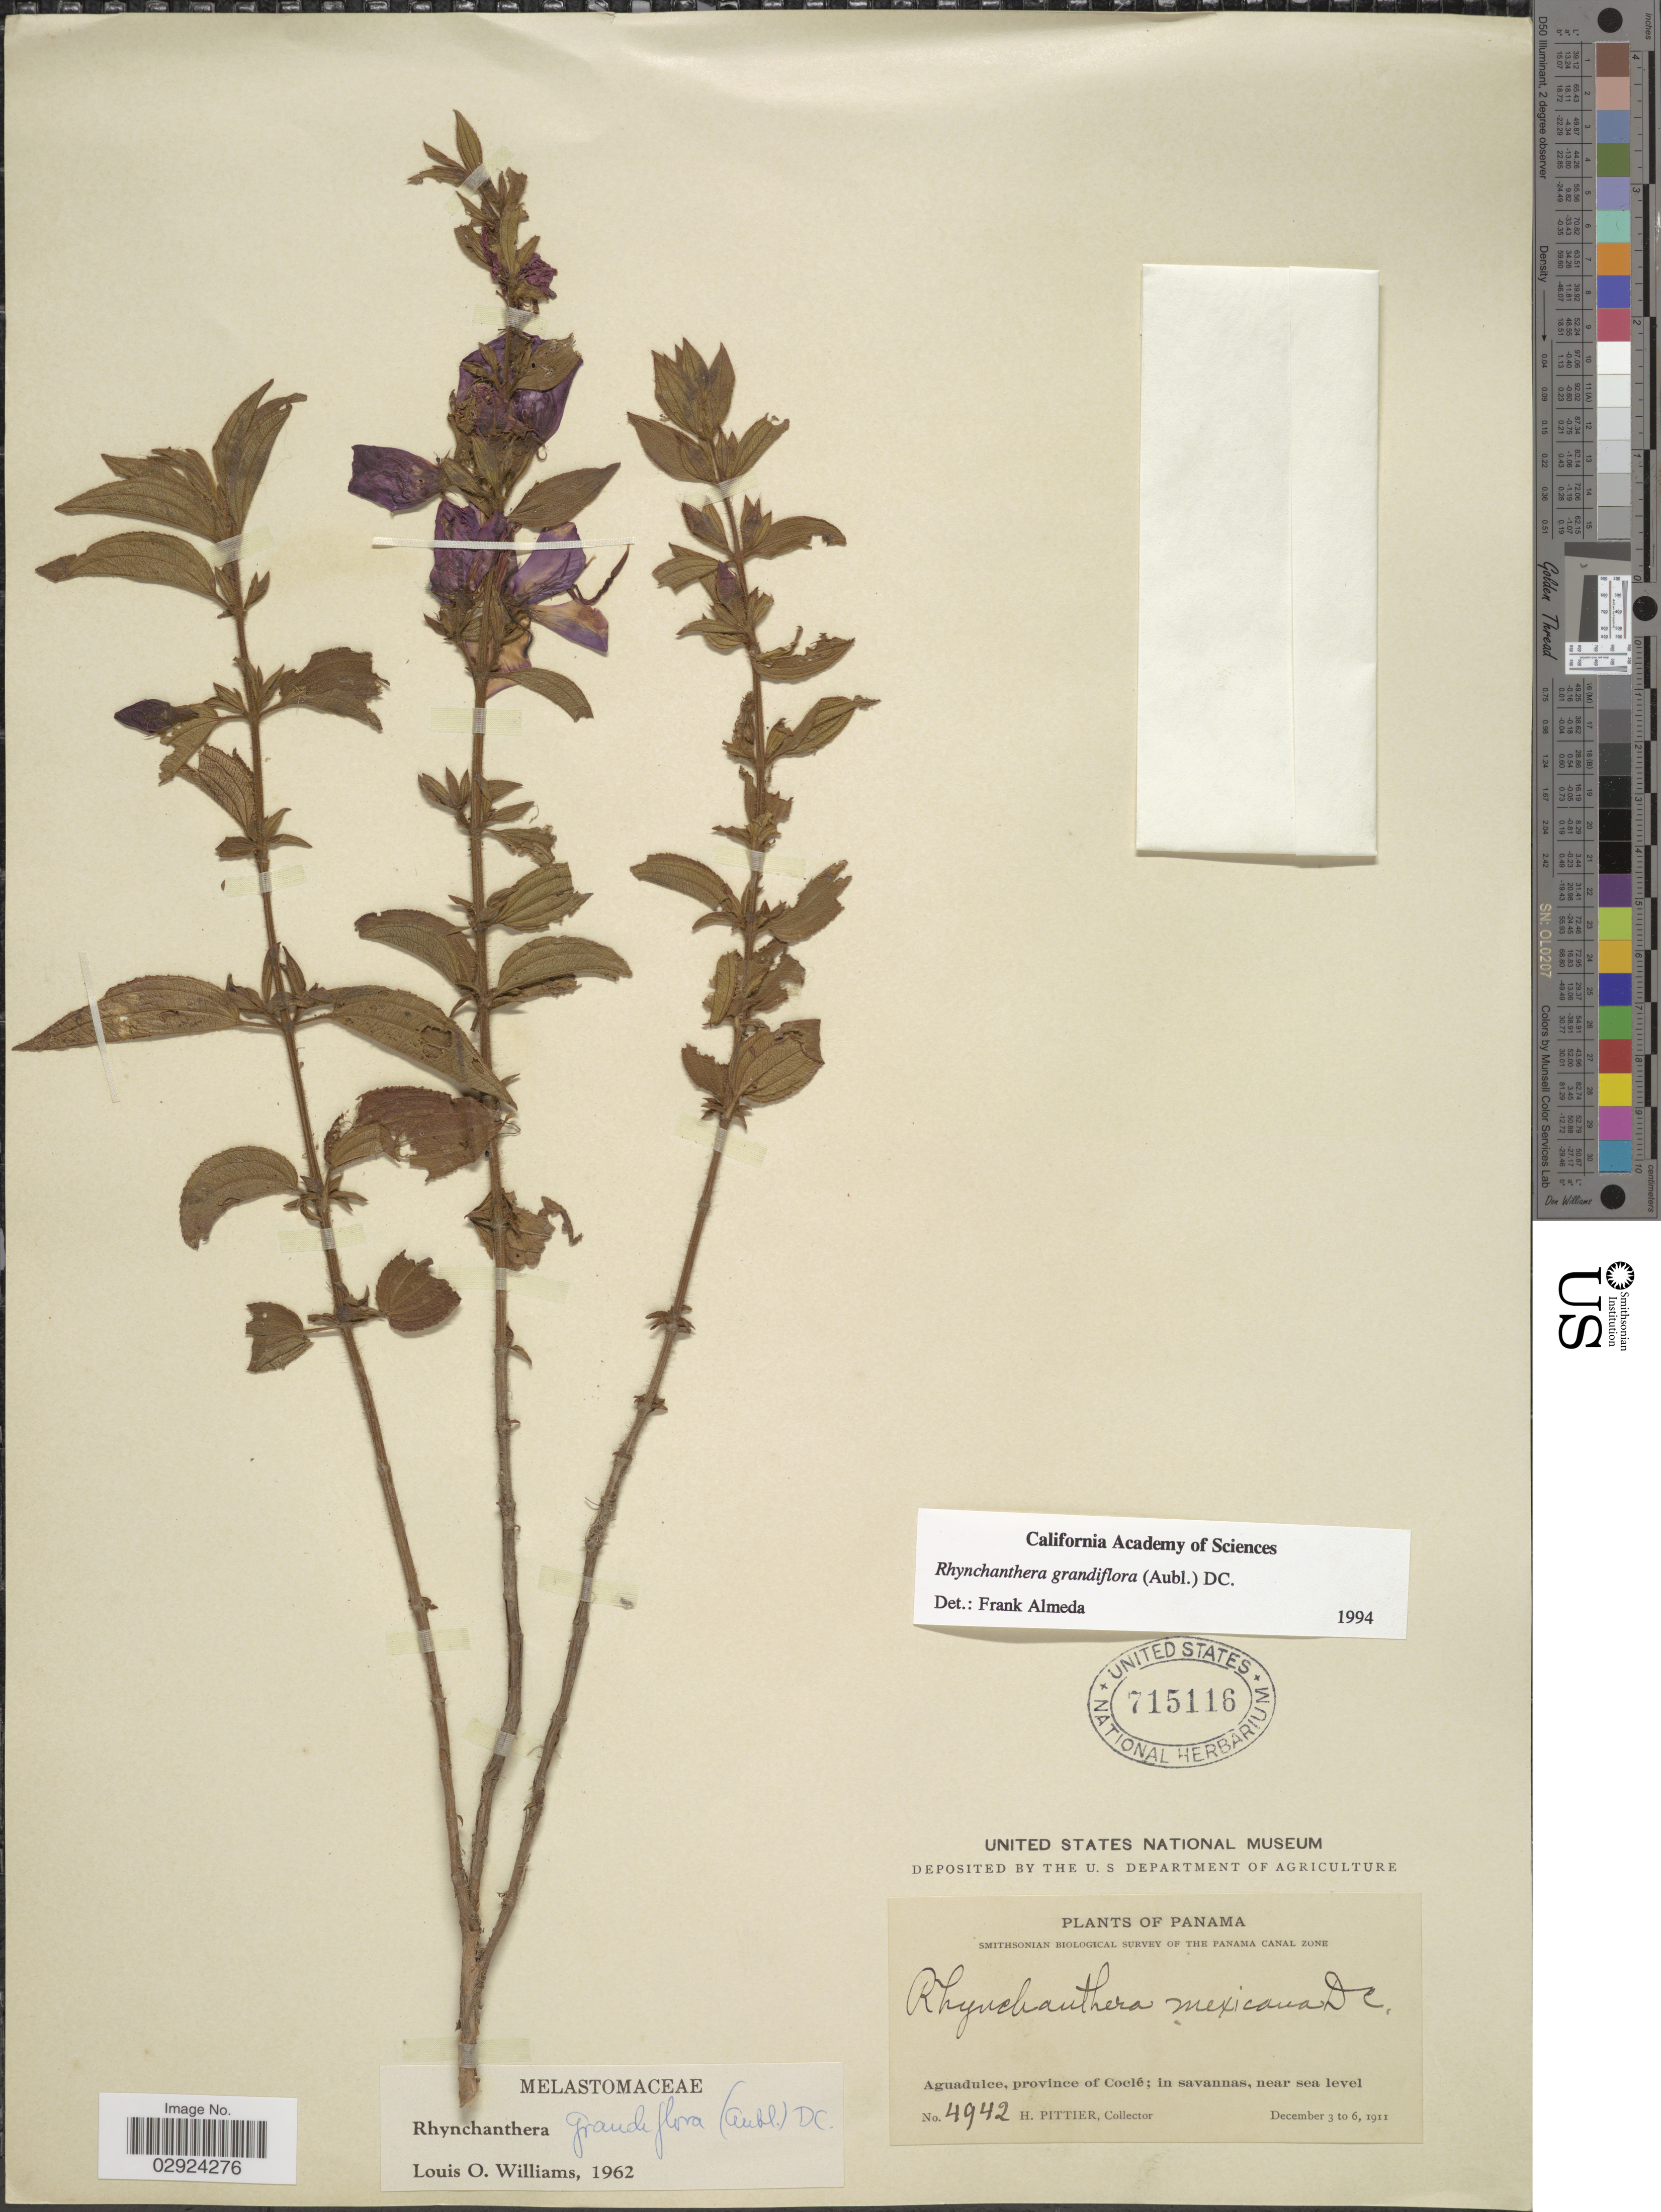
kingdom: Plantae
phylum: Tracheophyta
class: Magnoliopsida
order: Myrtales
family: Melastomataceae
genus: Rhynchanthera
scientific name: Rhynchanthera grandiflora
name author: (Aubl.) DC.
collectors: H. F. Pittier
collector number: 4942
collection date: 1911-12-03/1911-12-06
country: Panama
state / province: Coclé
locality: Aguadulce, province of Coclé.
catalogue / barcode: US 715116